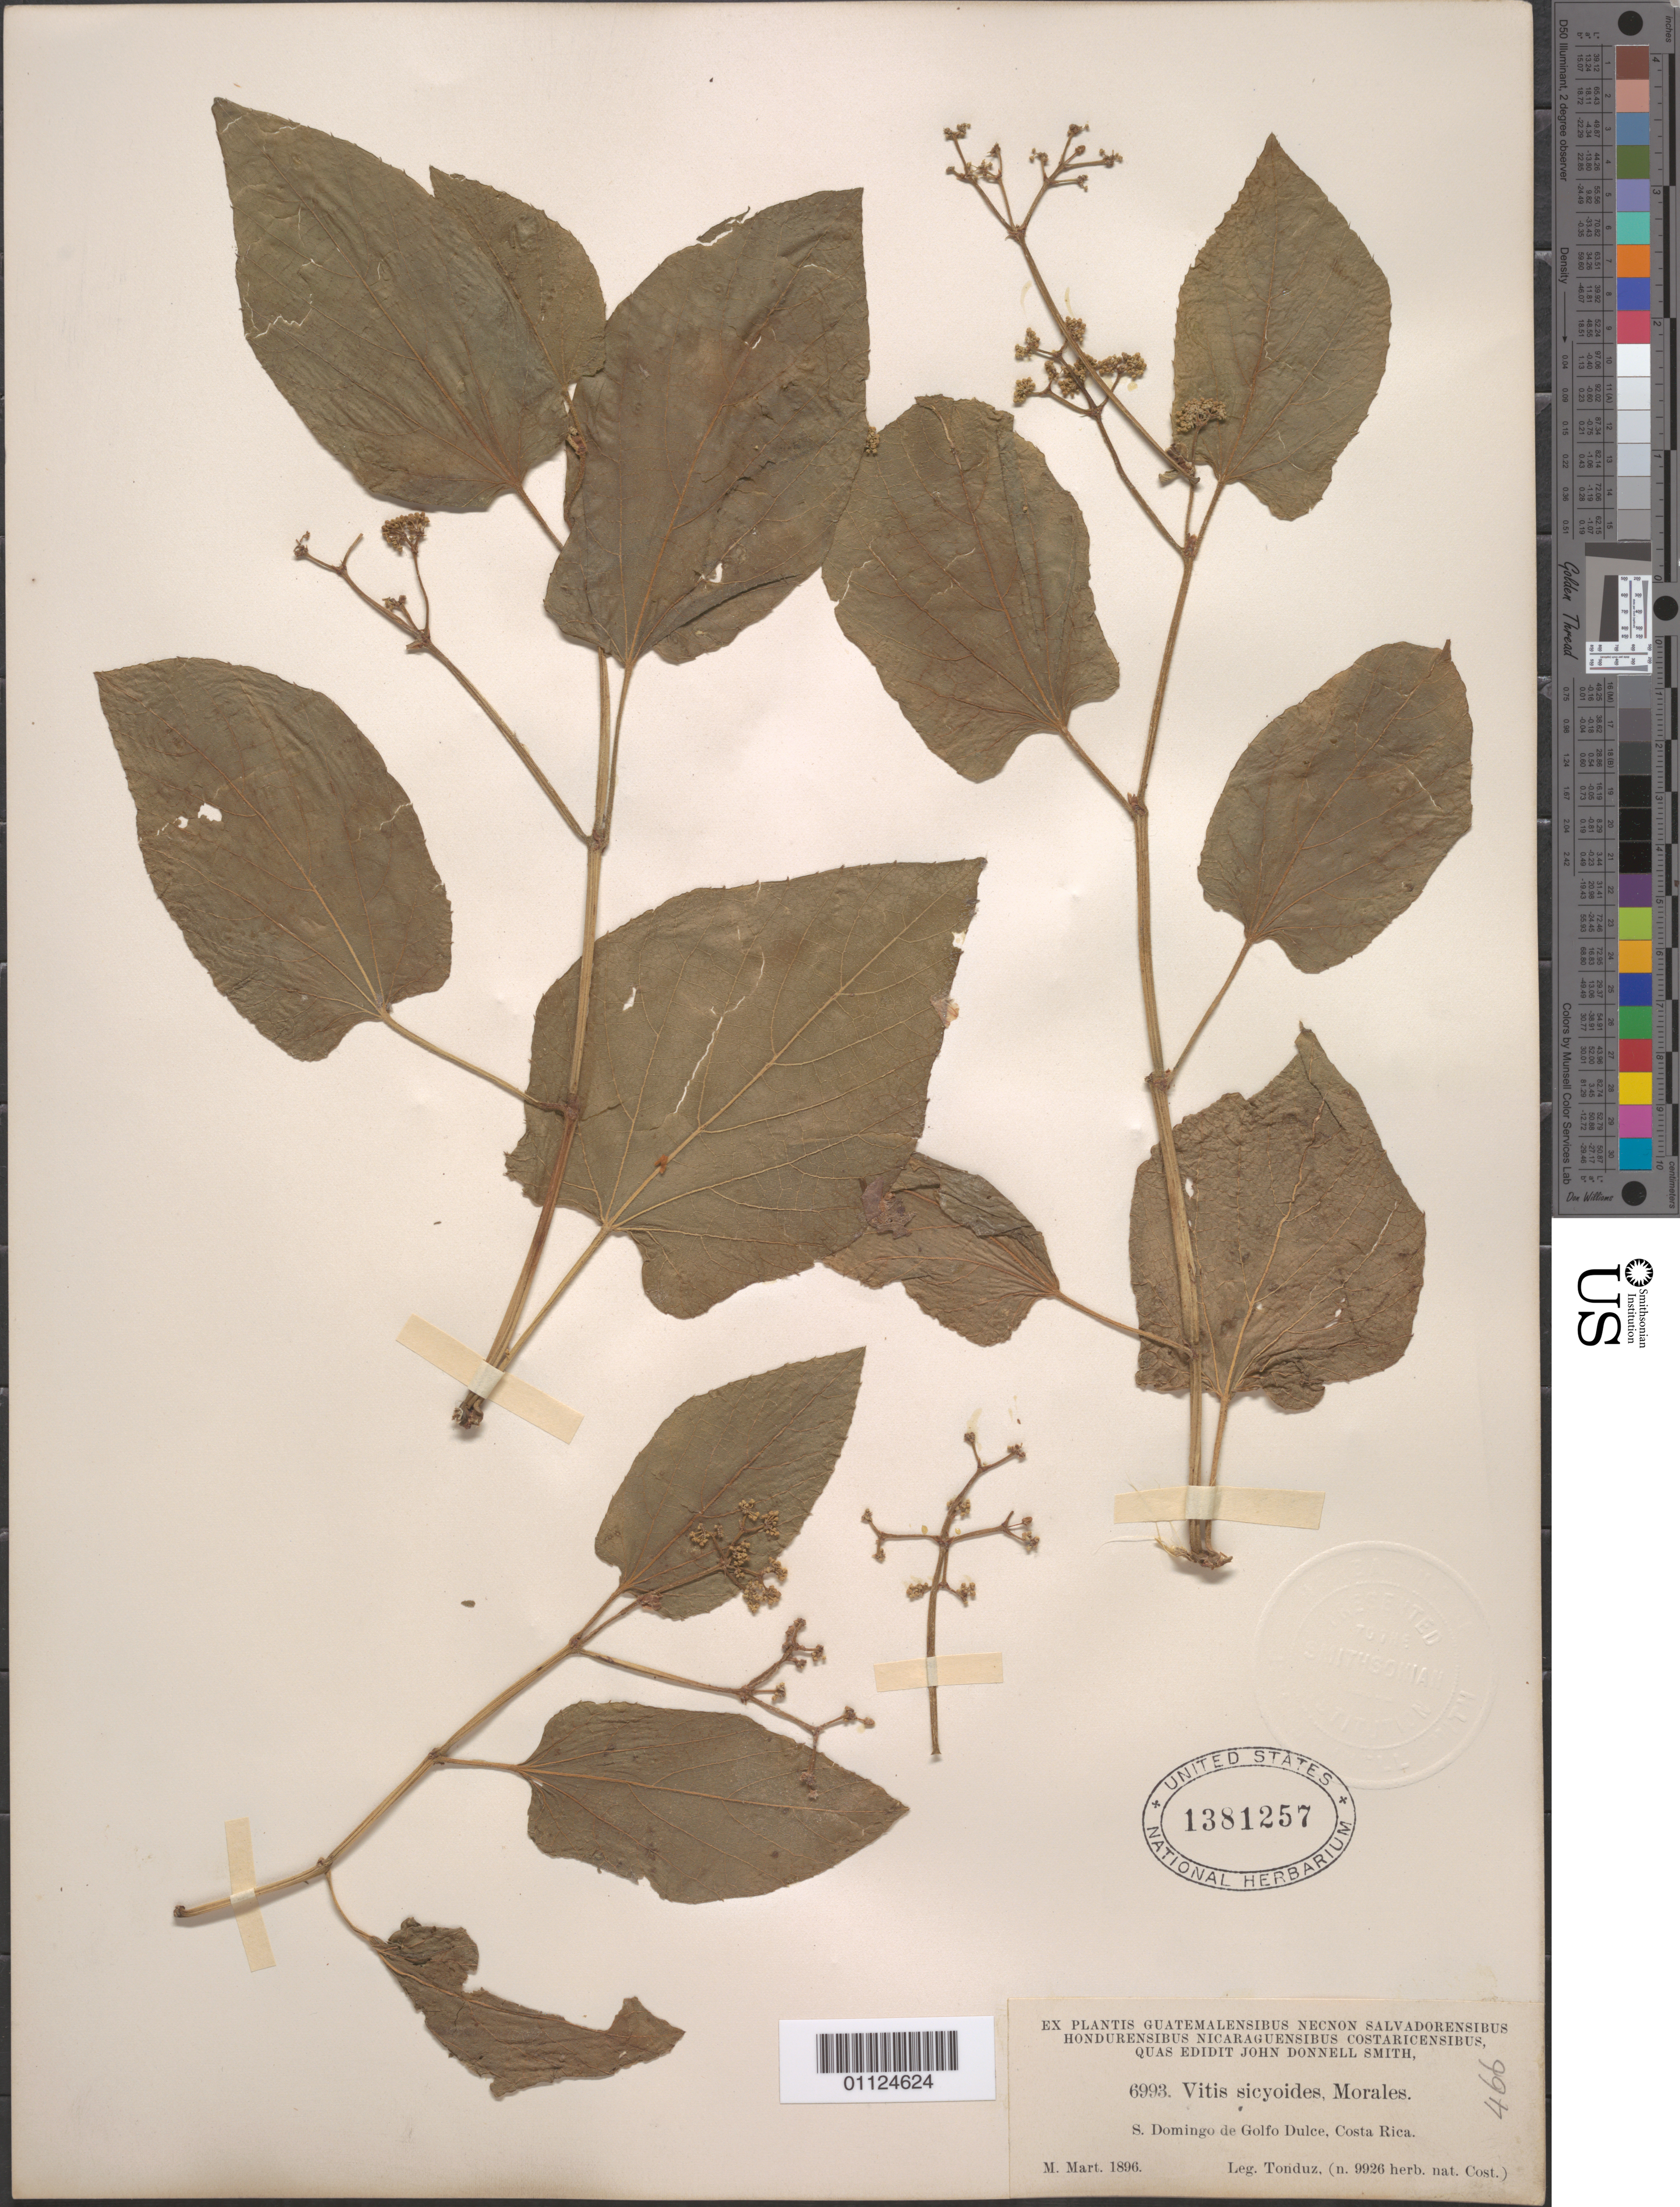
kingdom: Plantae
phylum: Tracheophyta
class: Magnoliopsida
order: Vitales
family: Vitaceae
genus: Cissus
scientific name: Cissus verticillata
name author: (L.) Nicolson & C.E. Jarvis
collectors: A. Tonduz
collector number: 9926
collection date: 1896-03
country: Costa Rica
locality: Domingo de Golfo Dulce.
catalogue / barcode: US 1381257